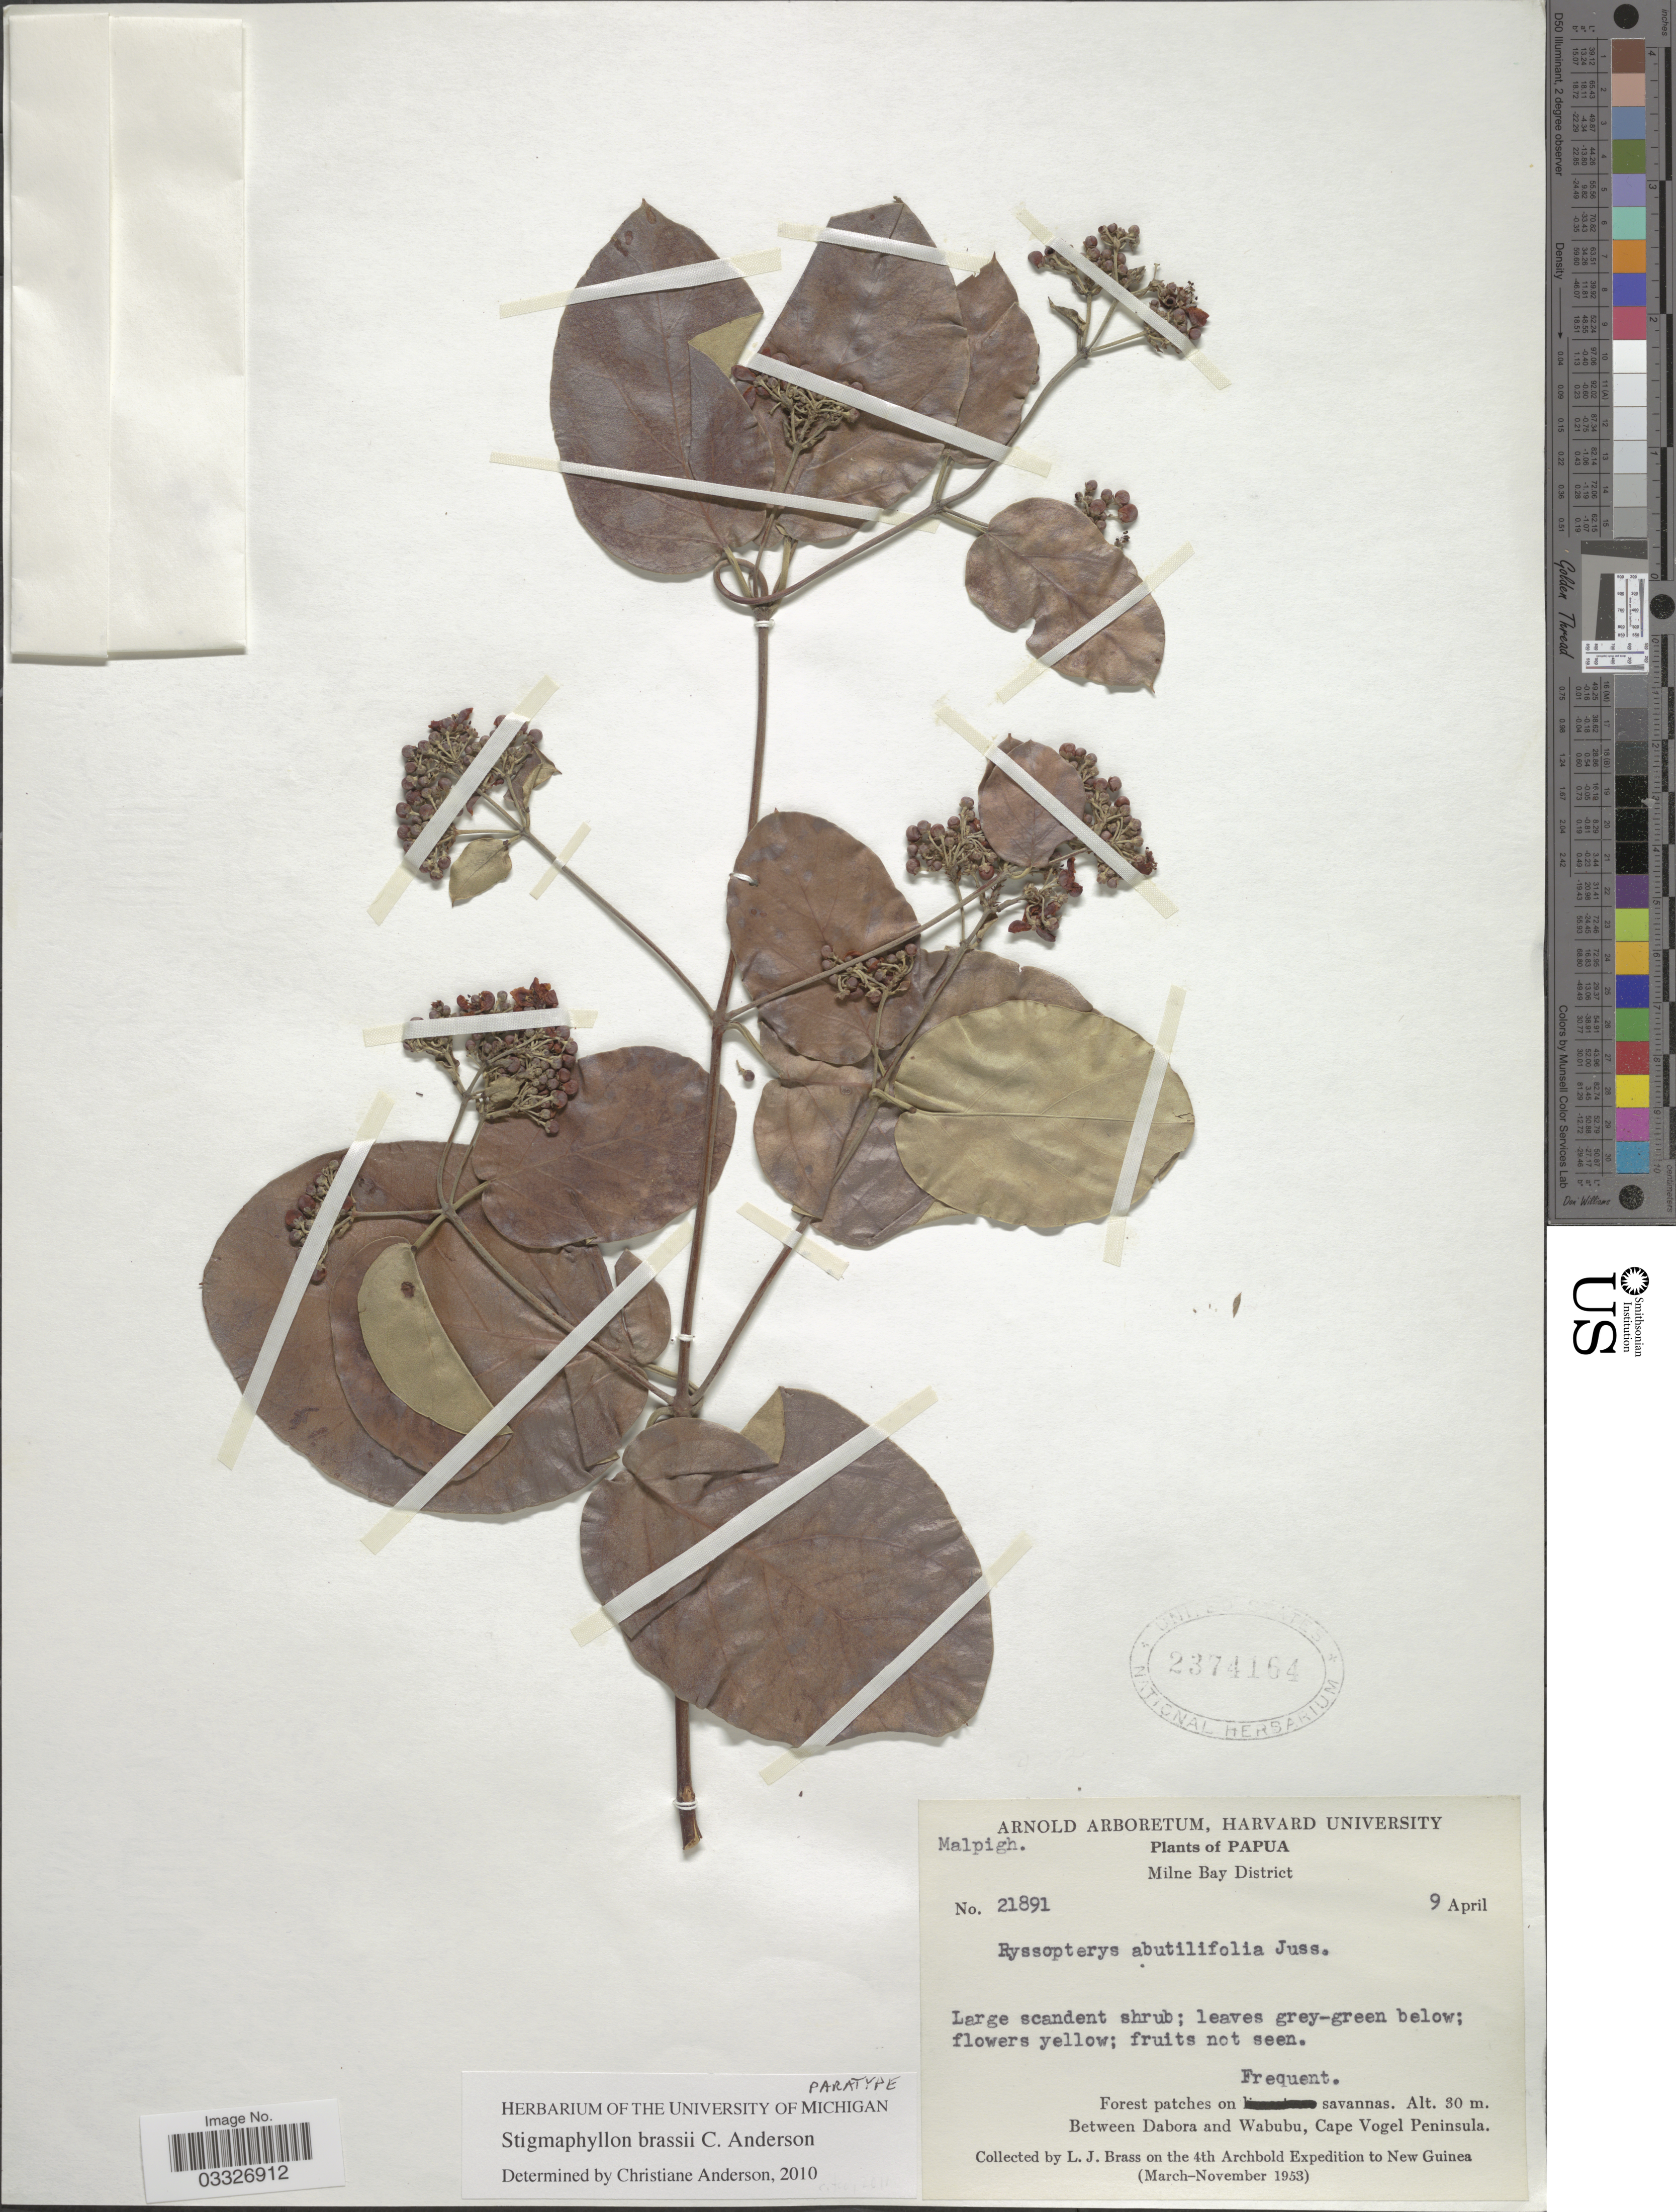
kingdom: Plantae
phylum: Tracheophyta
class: Magnoliopsida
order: Malpighiales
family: Malpighiaceae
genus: Stigmaphyllon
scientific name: Stigmaphyllon brassii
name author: C.E. Anderson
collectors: L. J. Brass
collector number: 21891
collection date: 1953-04-09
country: Papua New Guinea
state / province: Milne Bay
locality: Papua. Milne Bay District. Between Dabora and Wabubu, Cape Vogel Peninsula. New Guinea.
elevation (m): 30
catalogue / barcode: US 2374164